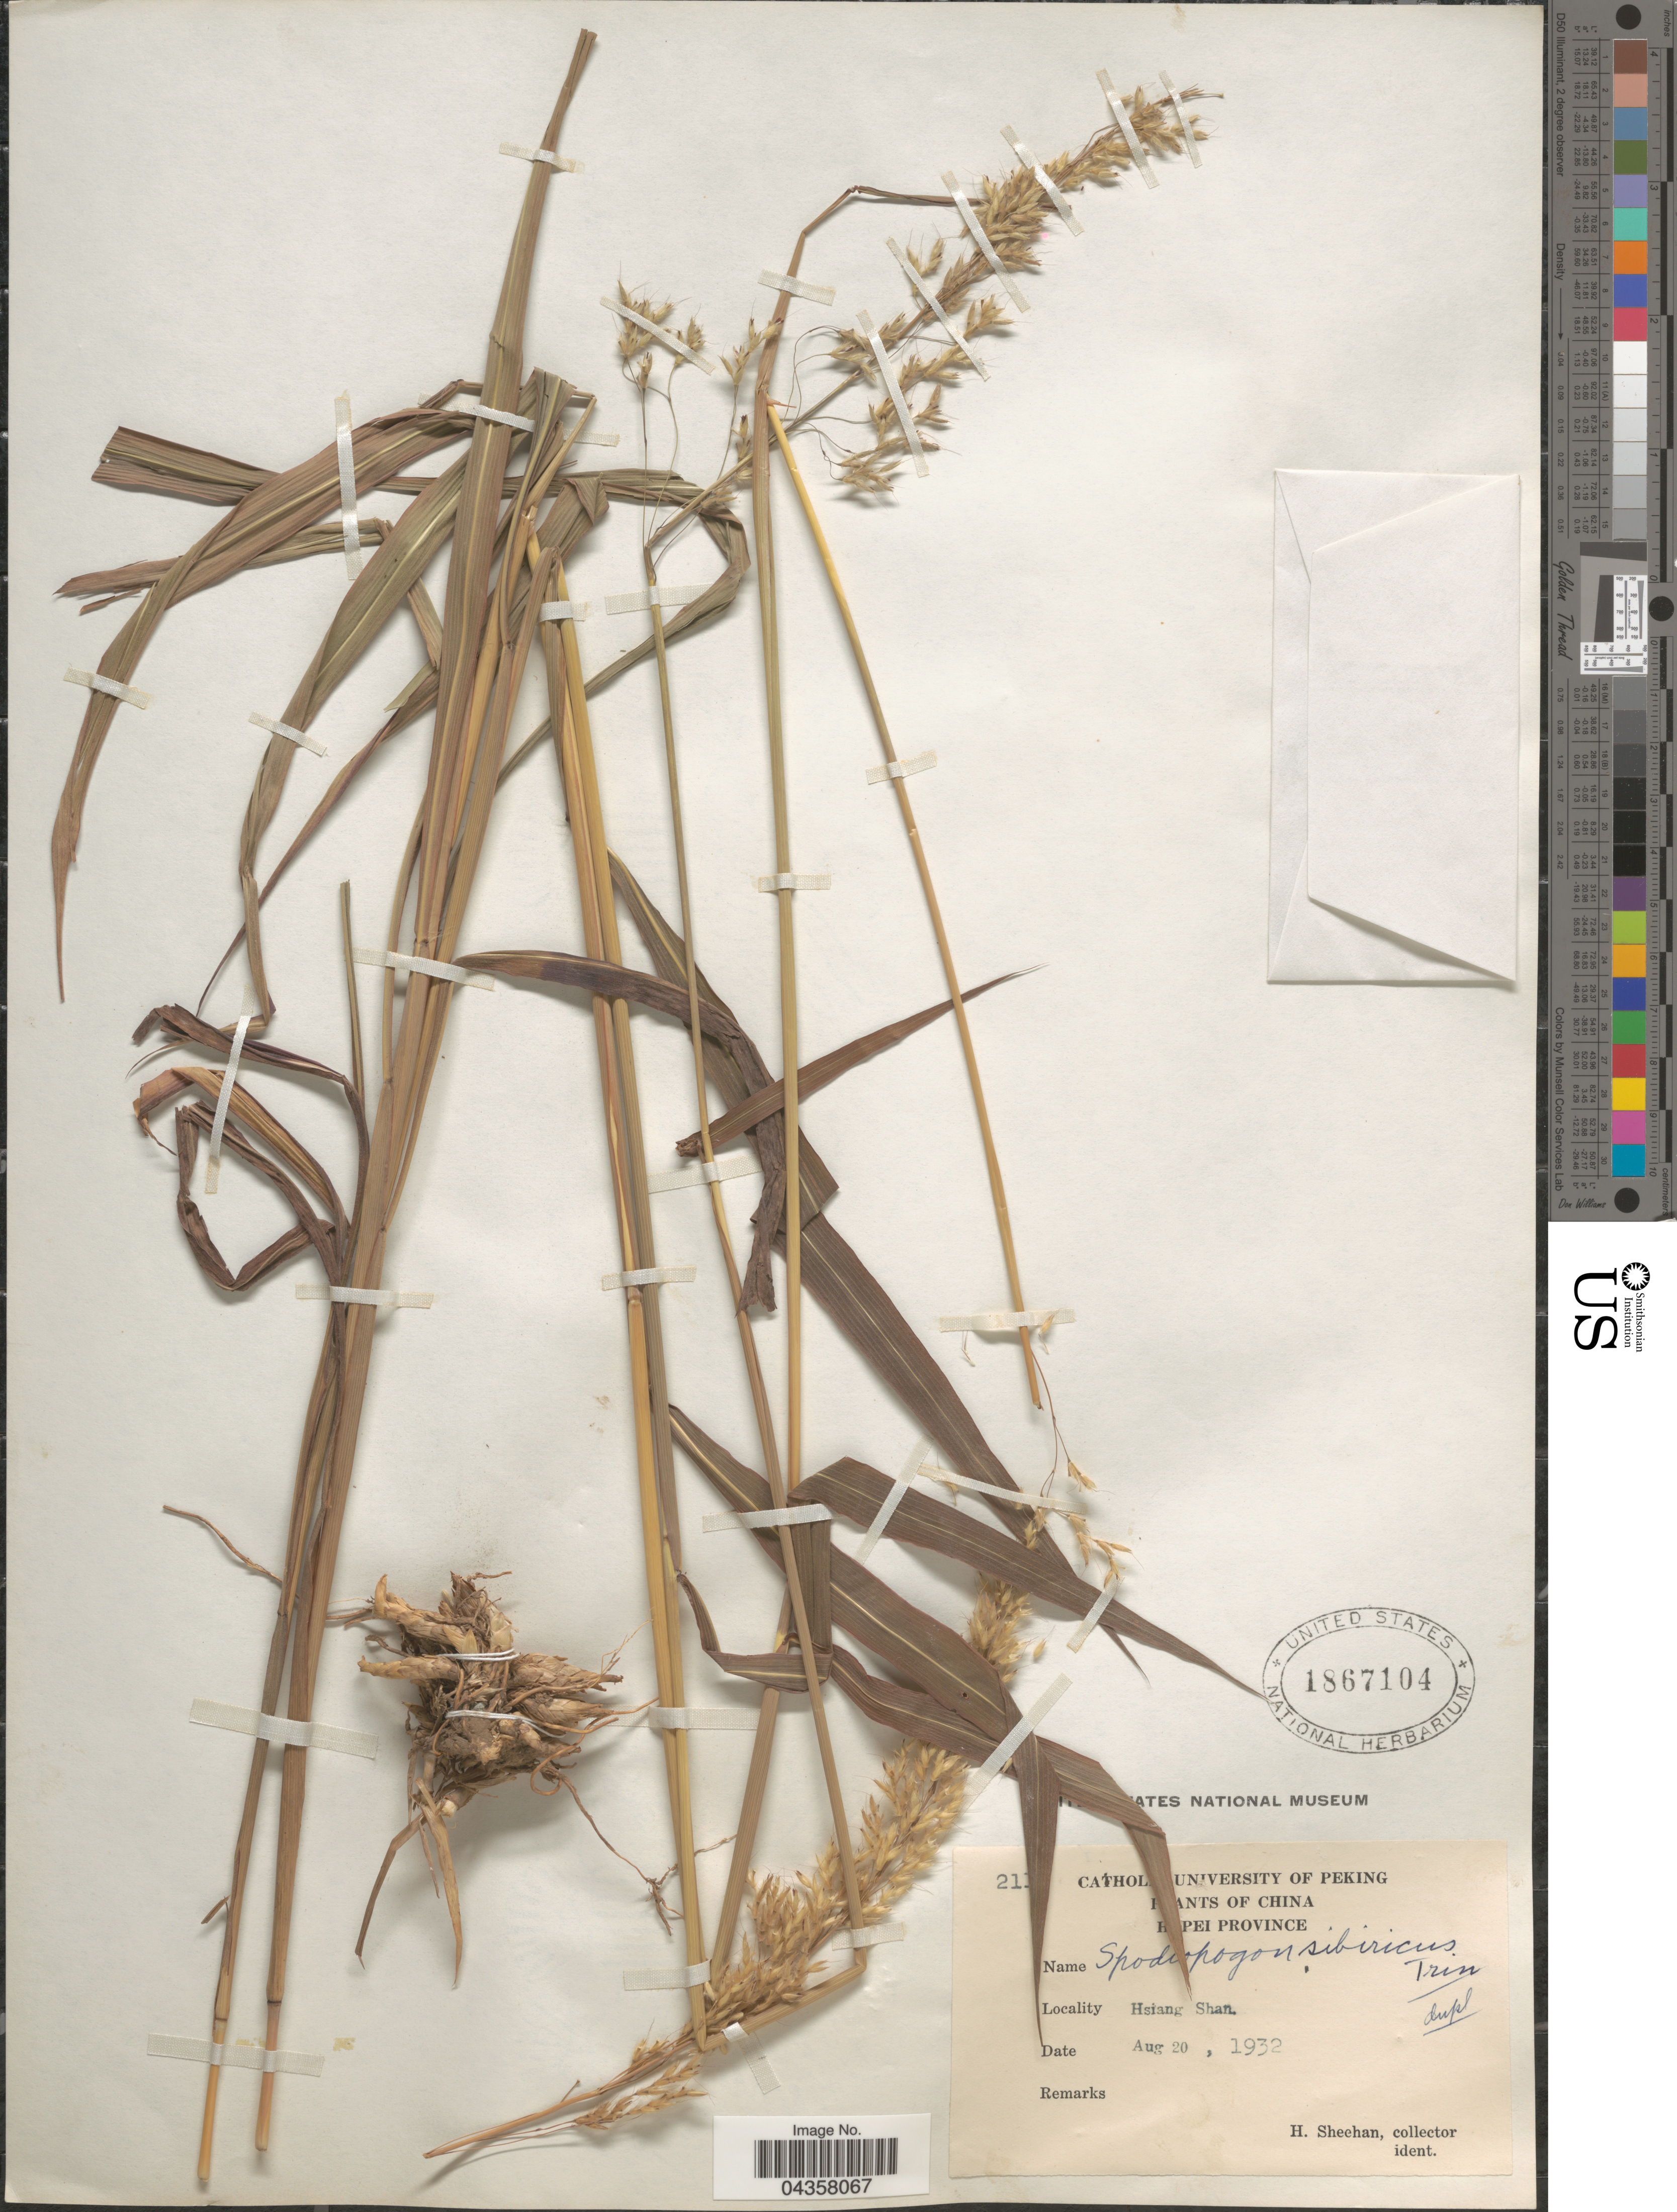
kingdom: Plantae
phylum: Tracheophyta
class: Liliopsida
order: Poales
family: Poaceae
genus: Spodiopogon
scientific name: Spodiopogon sibiricus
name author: Trin.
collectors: H. Sheehan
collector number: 21!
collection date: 1932-08-20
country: China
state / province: Hebei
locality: Hopei Province. Hsiang Shan.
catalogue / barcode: US 1867104